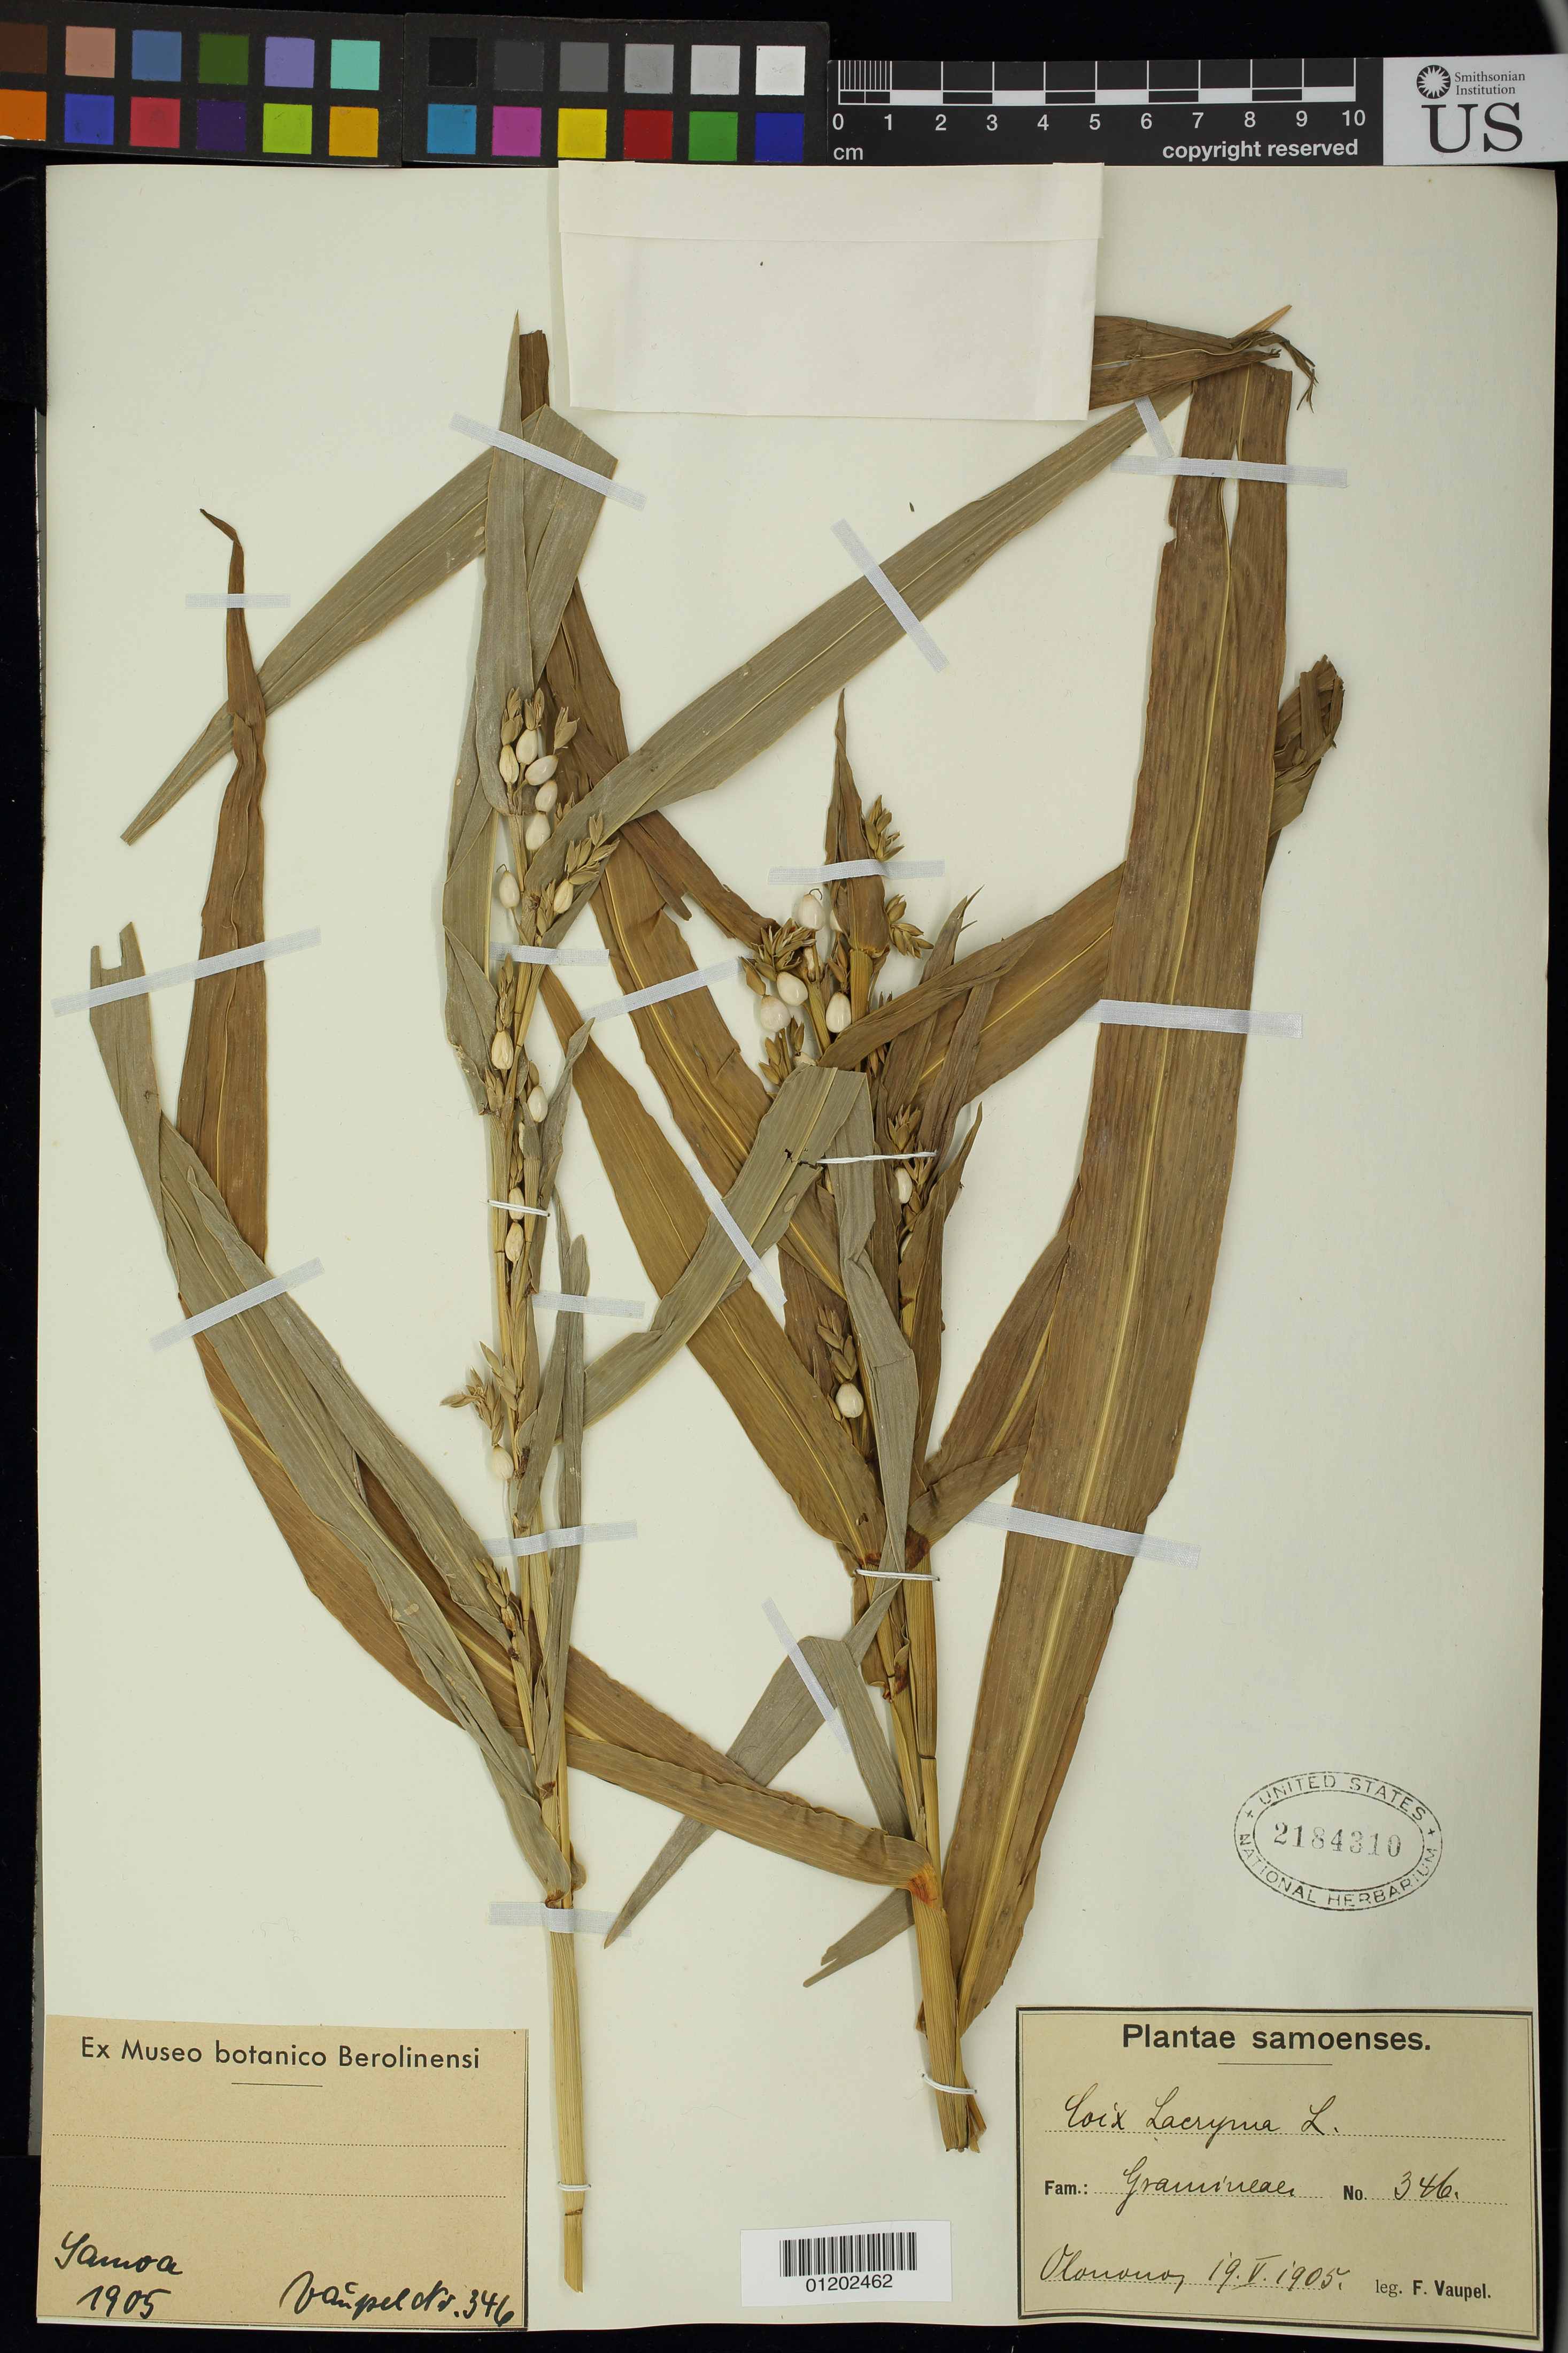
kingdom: Plantae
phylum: Tracheophyta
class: Liliopsida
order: Poales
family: Poaceae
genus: Coix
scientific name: Coix lacryma-jobi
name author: L.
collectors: F. Vaupel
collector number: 346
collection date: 1905-05-19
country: Samoa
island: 'Upolu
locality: Oloinono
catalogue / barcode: US 2184310